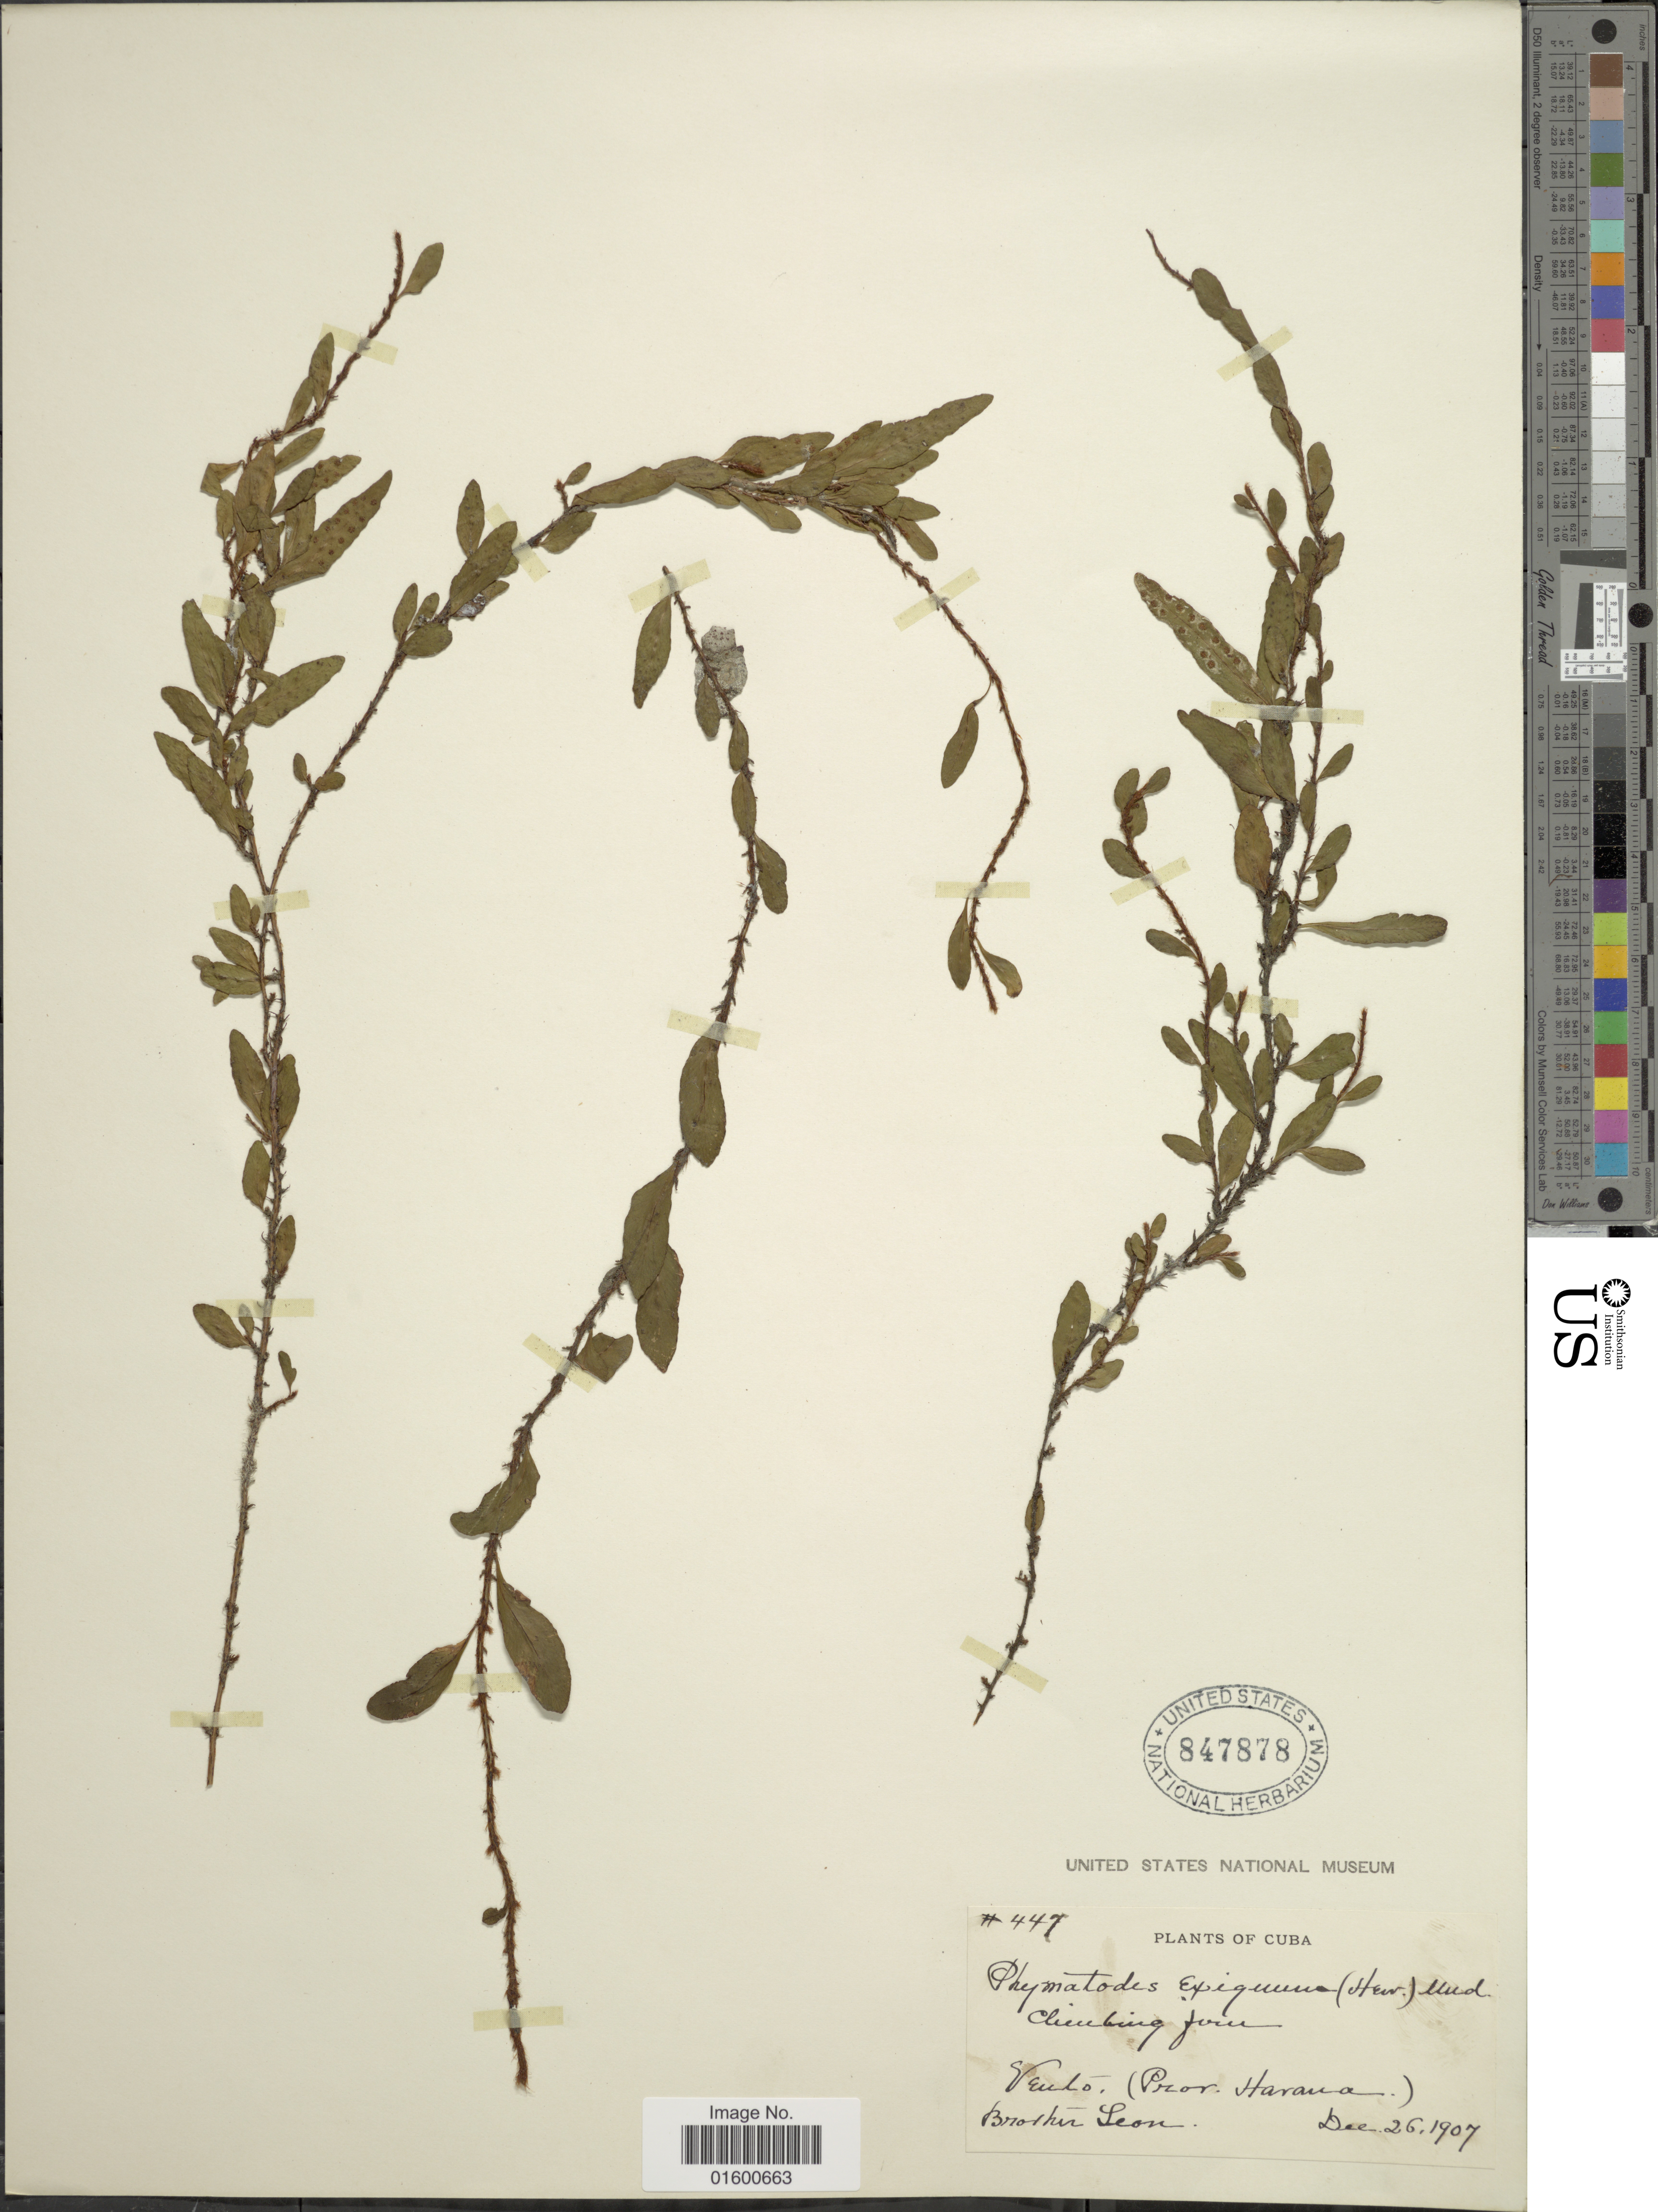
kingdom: Plantae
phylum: Tracheophyta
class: Polypodiopsida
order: Polypodiales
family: Polypodiaceae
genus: Microgramma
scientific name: Microgramma heterophylla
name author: (L.) Wherry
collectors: Bro. León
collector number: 447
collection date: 1907-12-26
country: Cuba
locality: Vento (Prov. Havana)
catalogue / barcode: US 847878